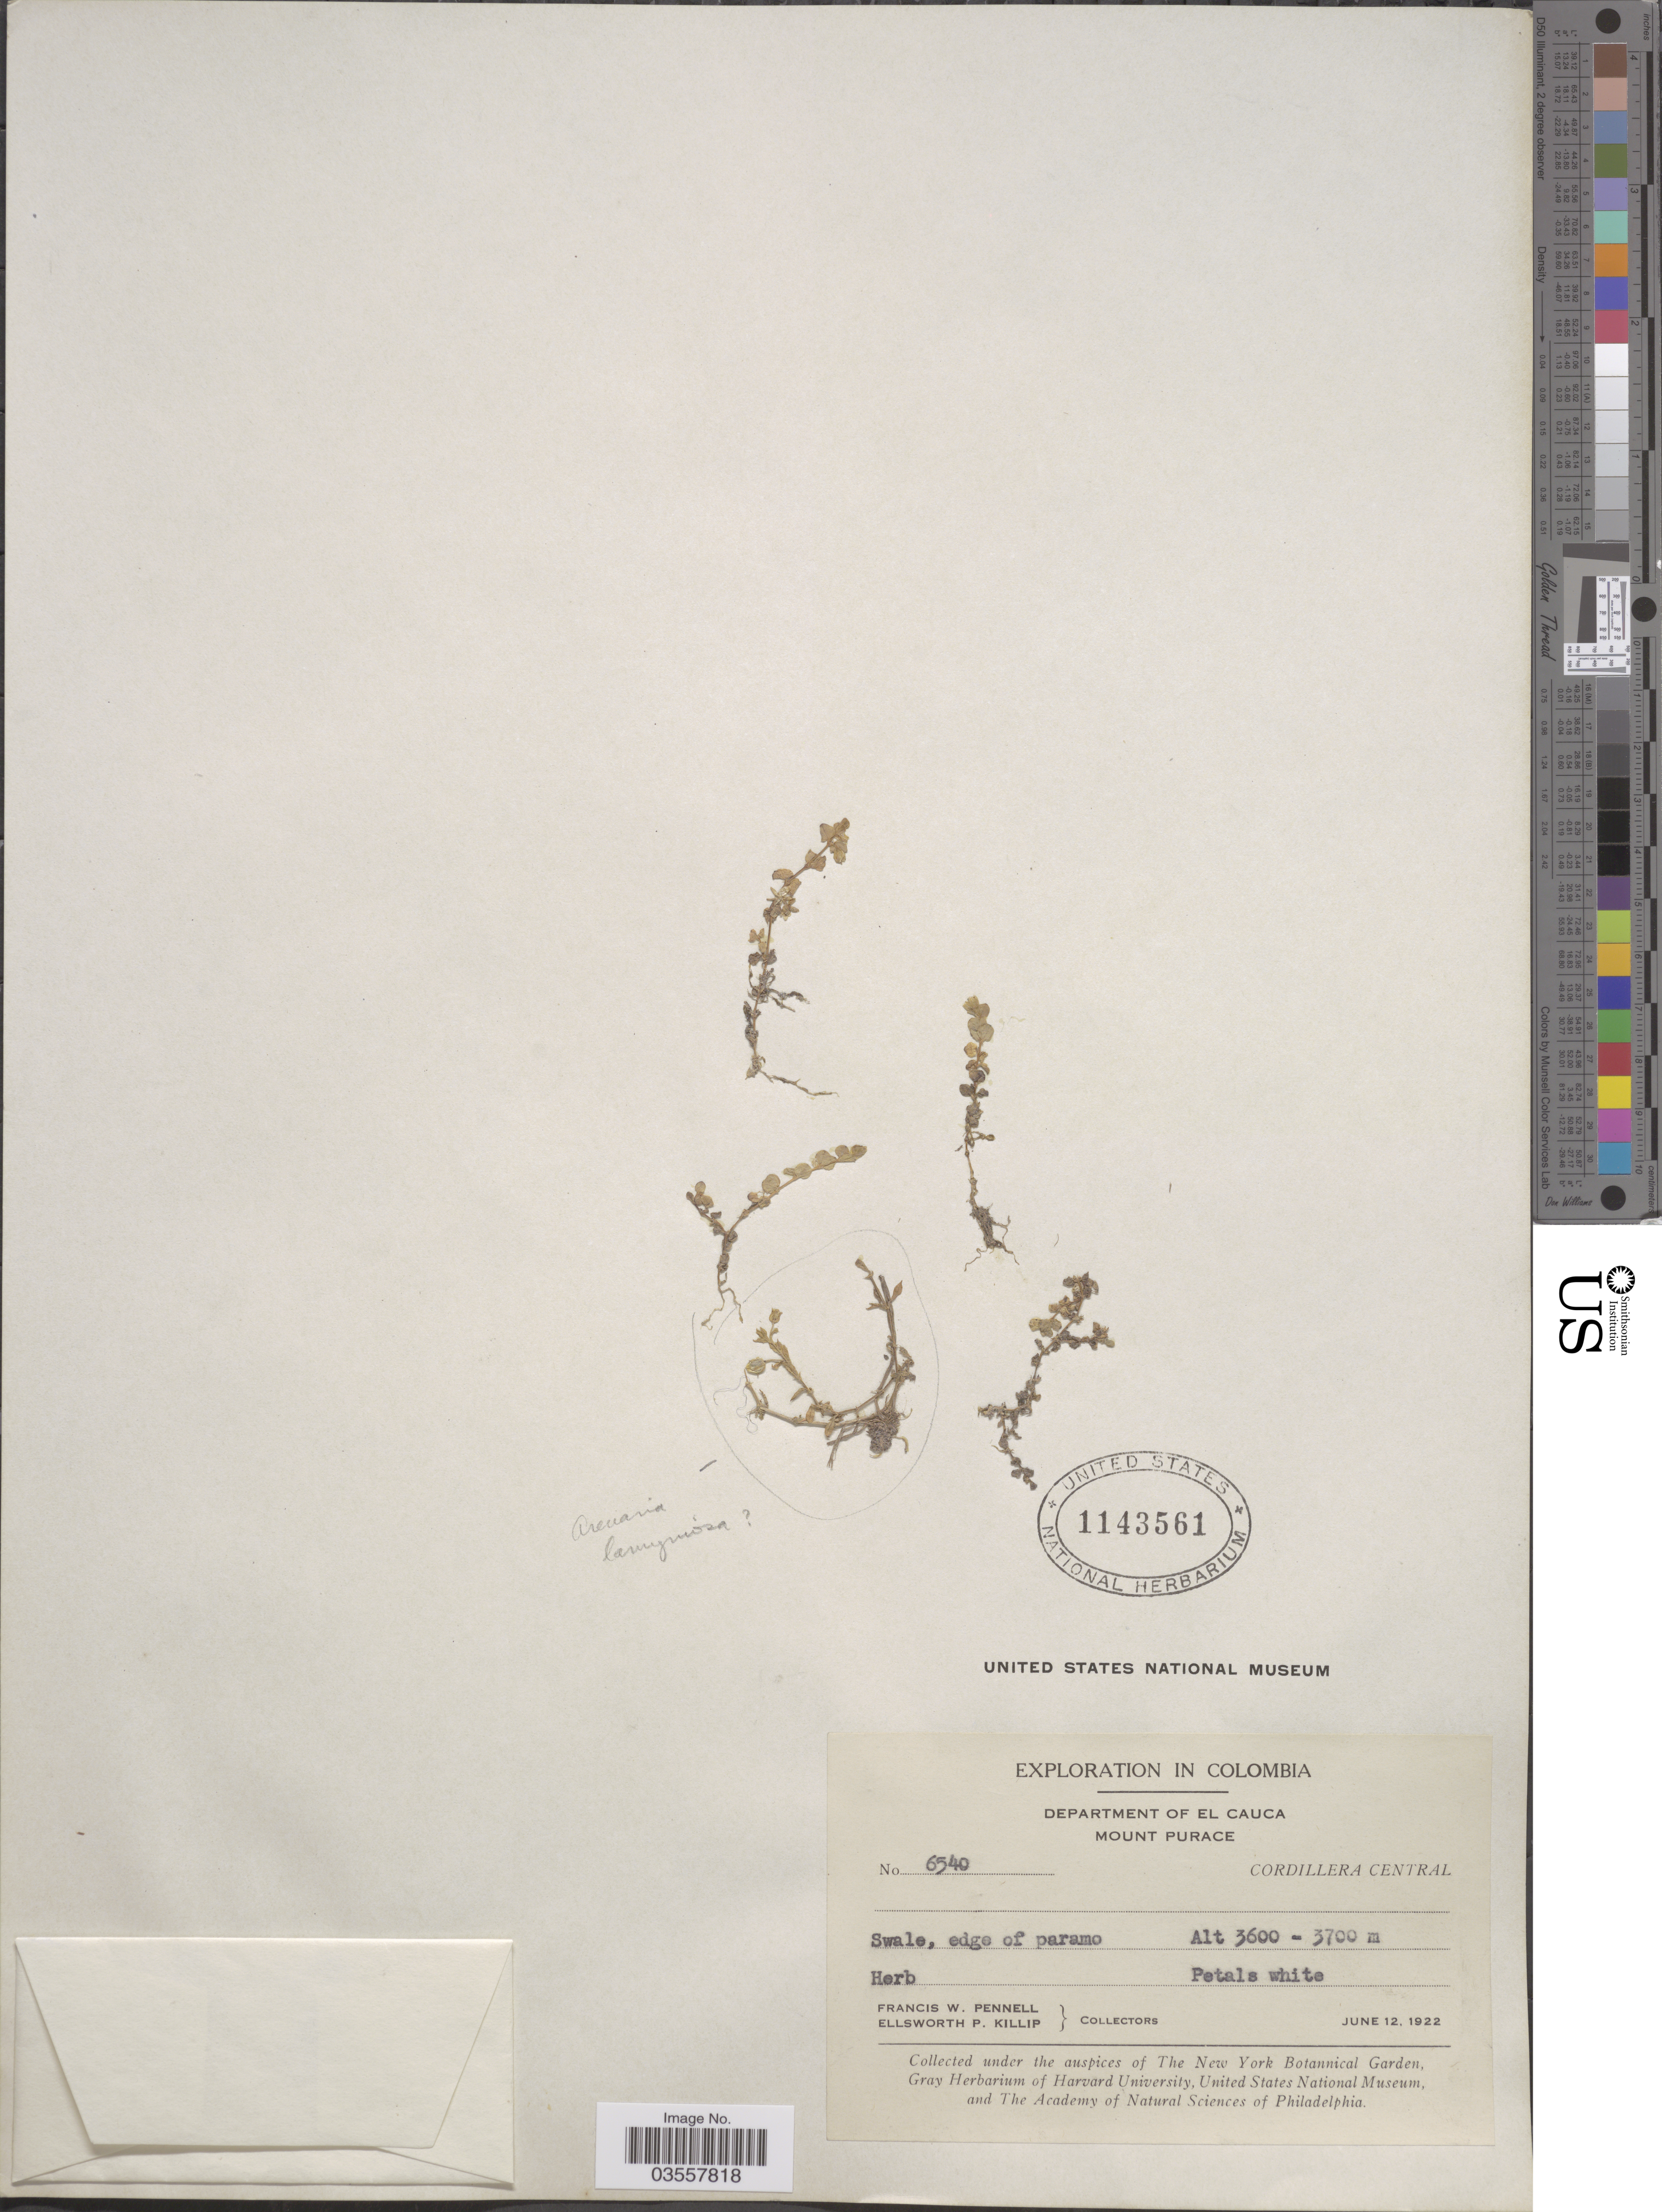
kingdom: Plantae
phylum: Tracheophyta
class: Magnoliopsida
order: Caryophyllales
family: Caryophyllaceae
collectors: F. W. Pennell & E. P. Killip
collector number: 6540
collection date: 1922-06-12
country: Colombia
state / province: Cauca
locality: Department of El Cauca. Mount Purace. Cordillera Central.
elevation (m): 3600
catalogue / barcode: US 1143561